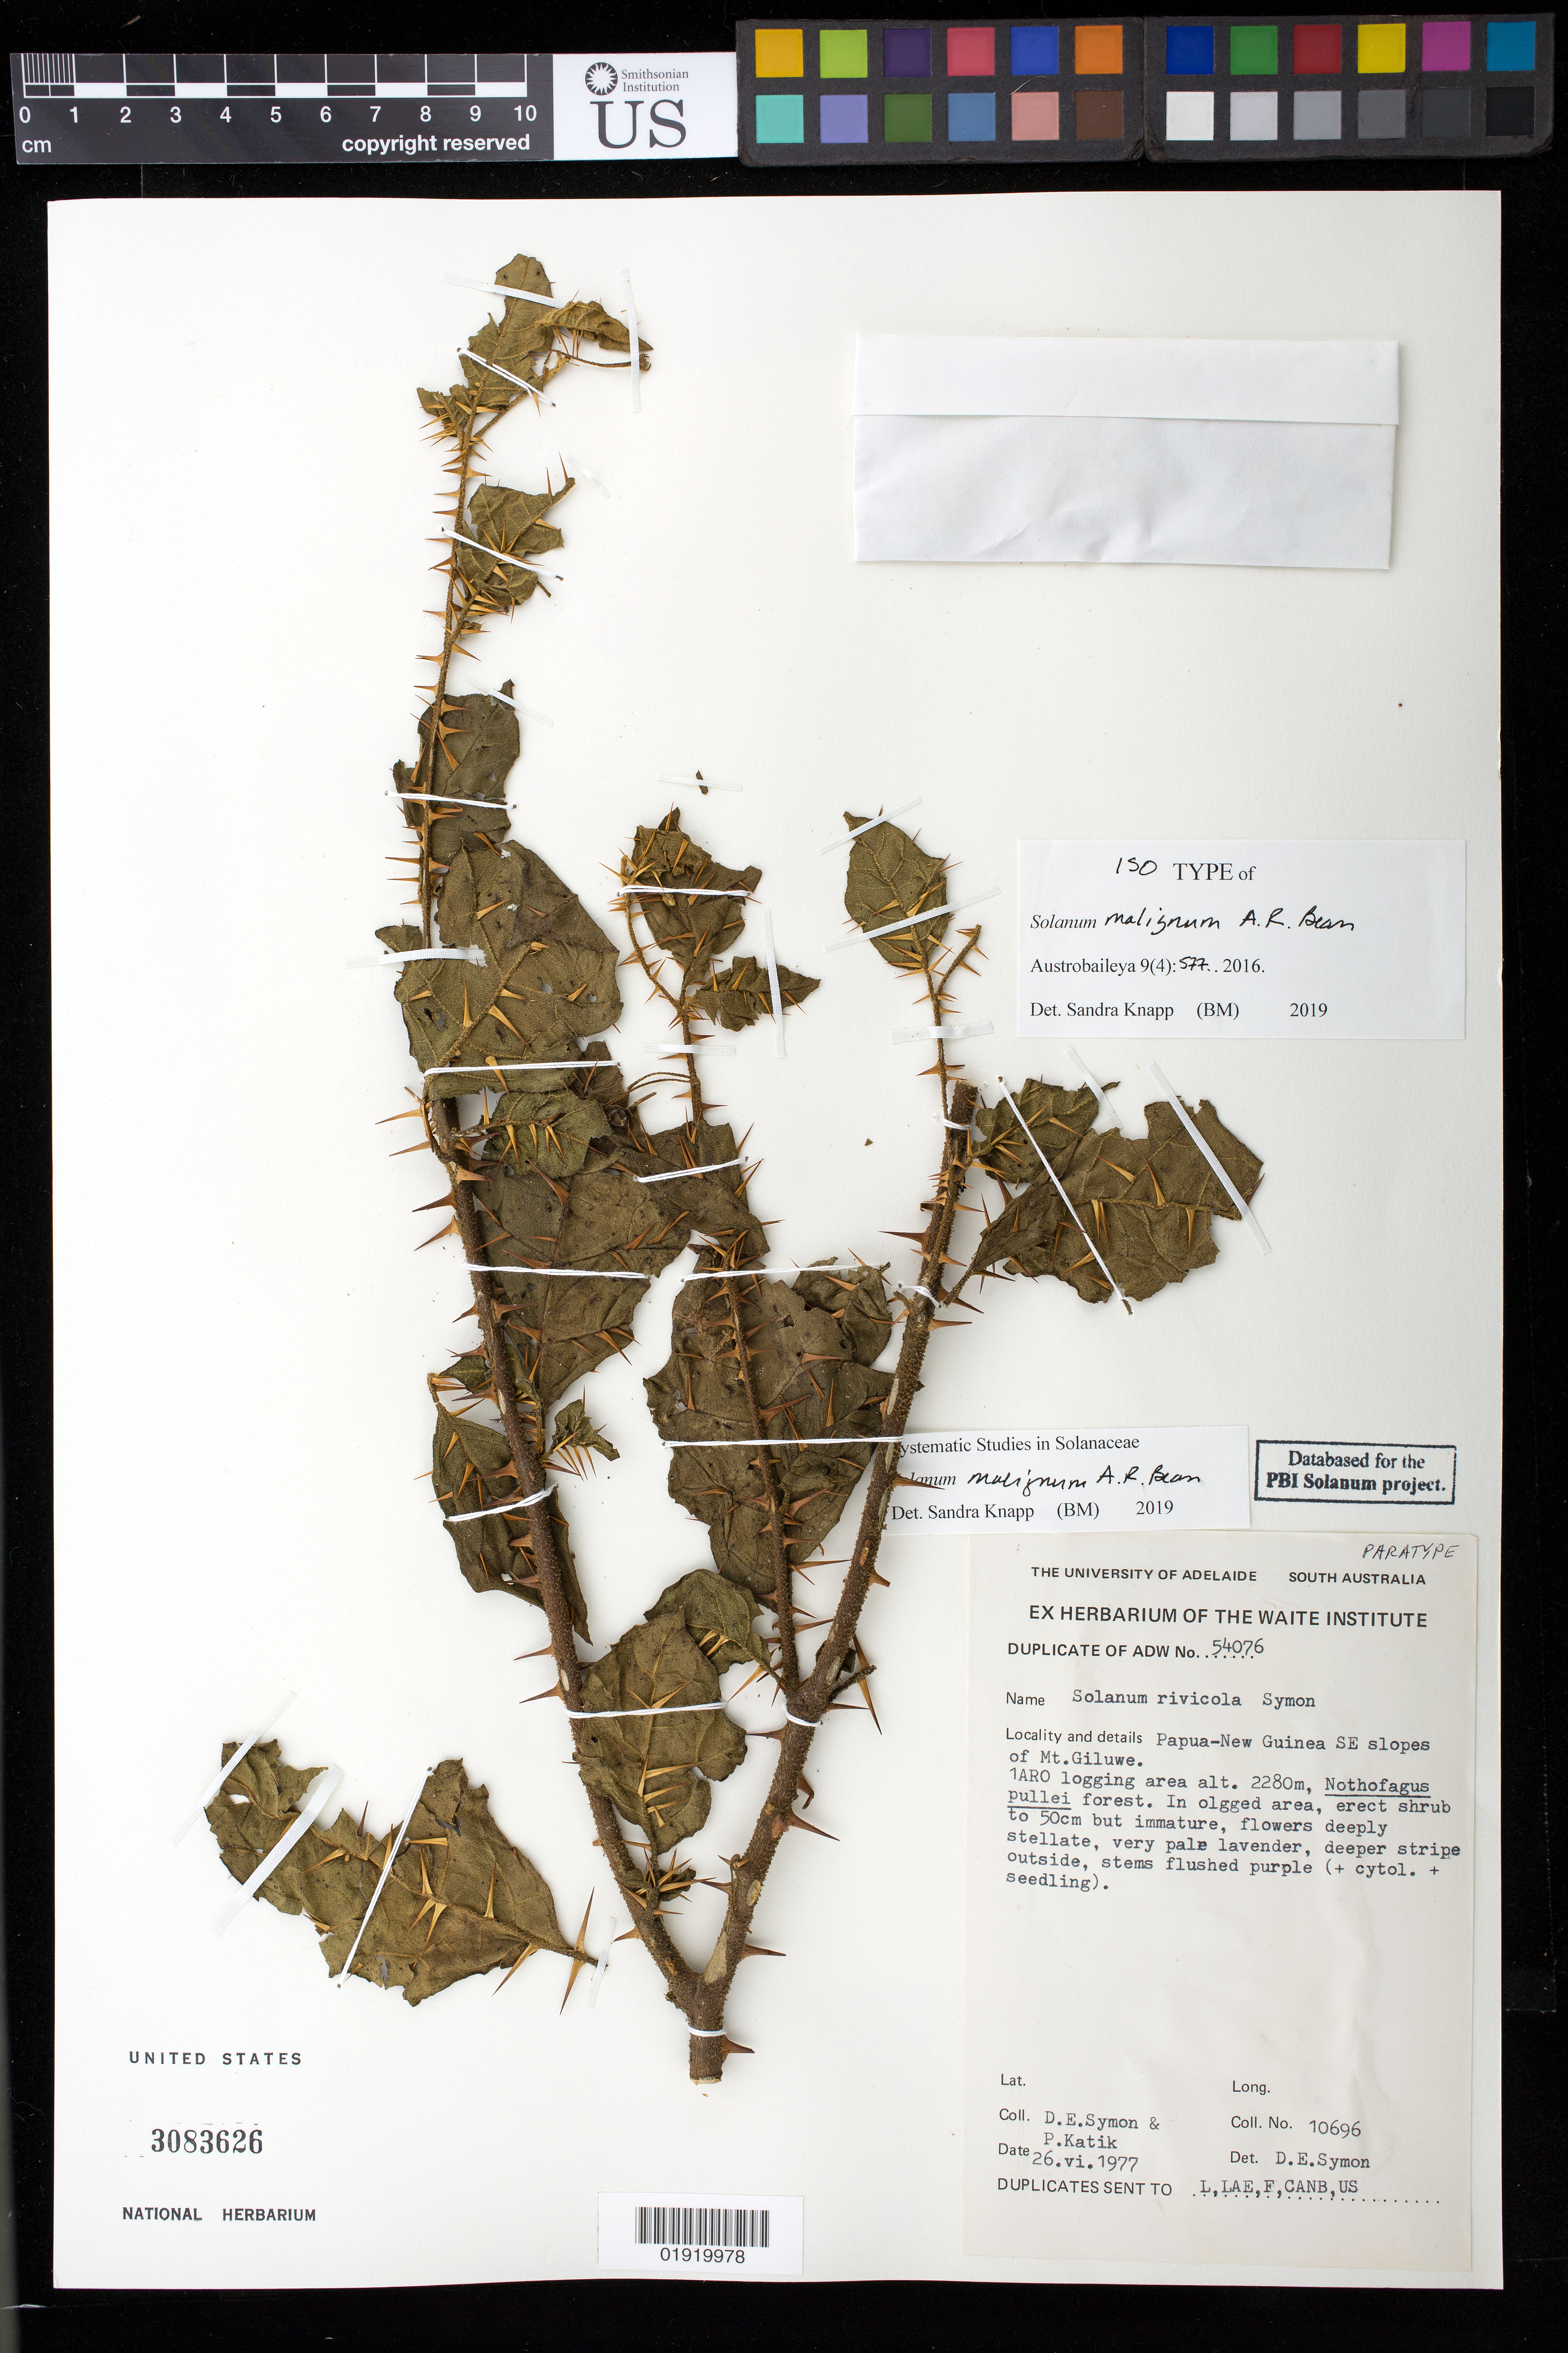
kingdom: Plantae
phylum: Tracheophyta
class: Magnoliopsida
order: Solanales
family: Solanaceae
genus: Solanum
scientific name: Solanum malignum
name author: A.R. Bean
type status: Isotype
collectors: D. Symon & P. Katik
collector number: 54076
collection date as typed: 26.vi.1977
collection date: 1977-06-26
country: Papua New Guinea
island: New Guinea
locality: Papua-New Guinea SE slopes of Mt. Giluwe. 1ARO logging area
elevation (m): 2280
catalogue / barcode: US 3083626